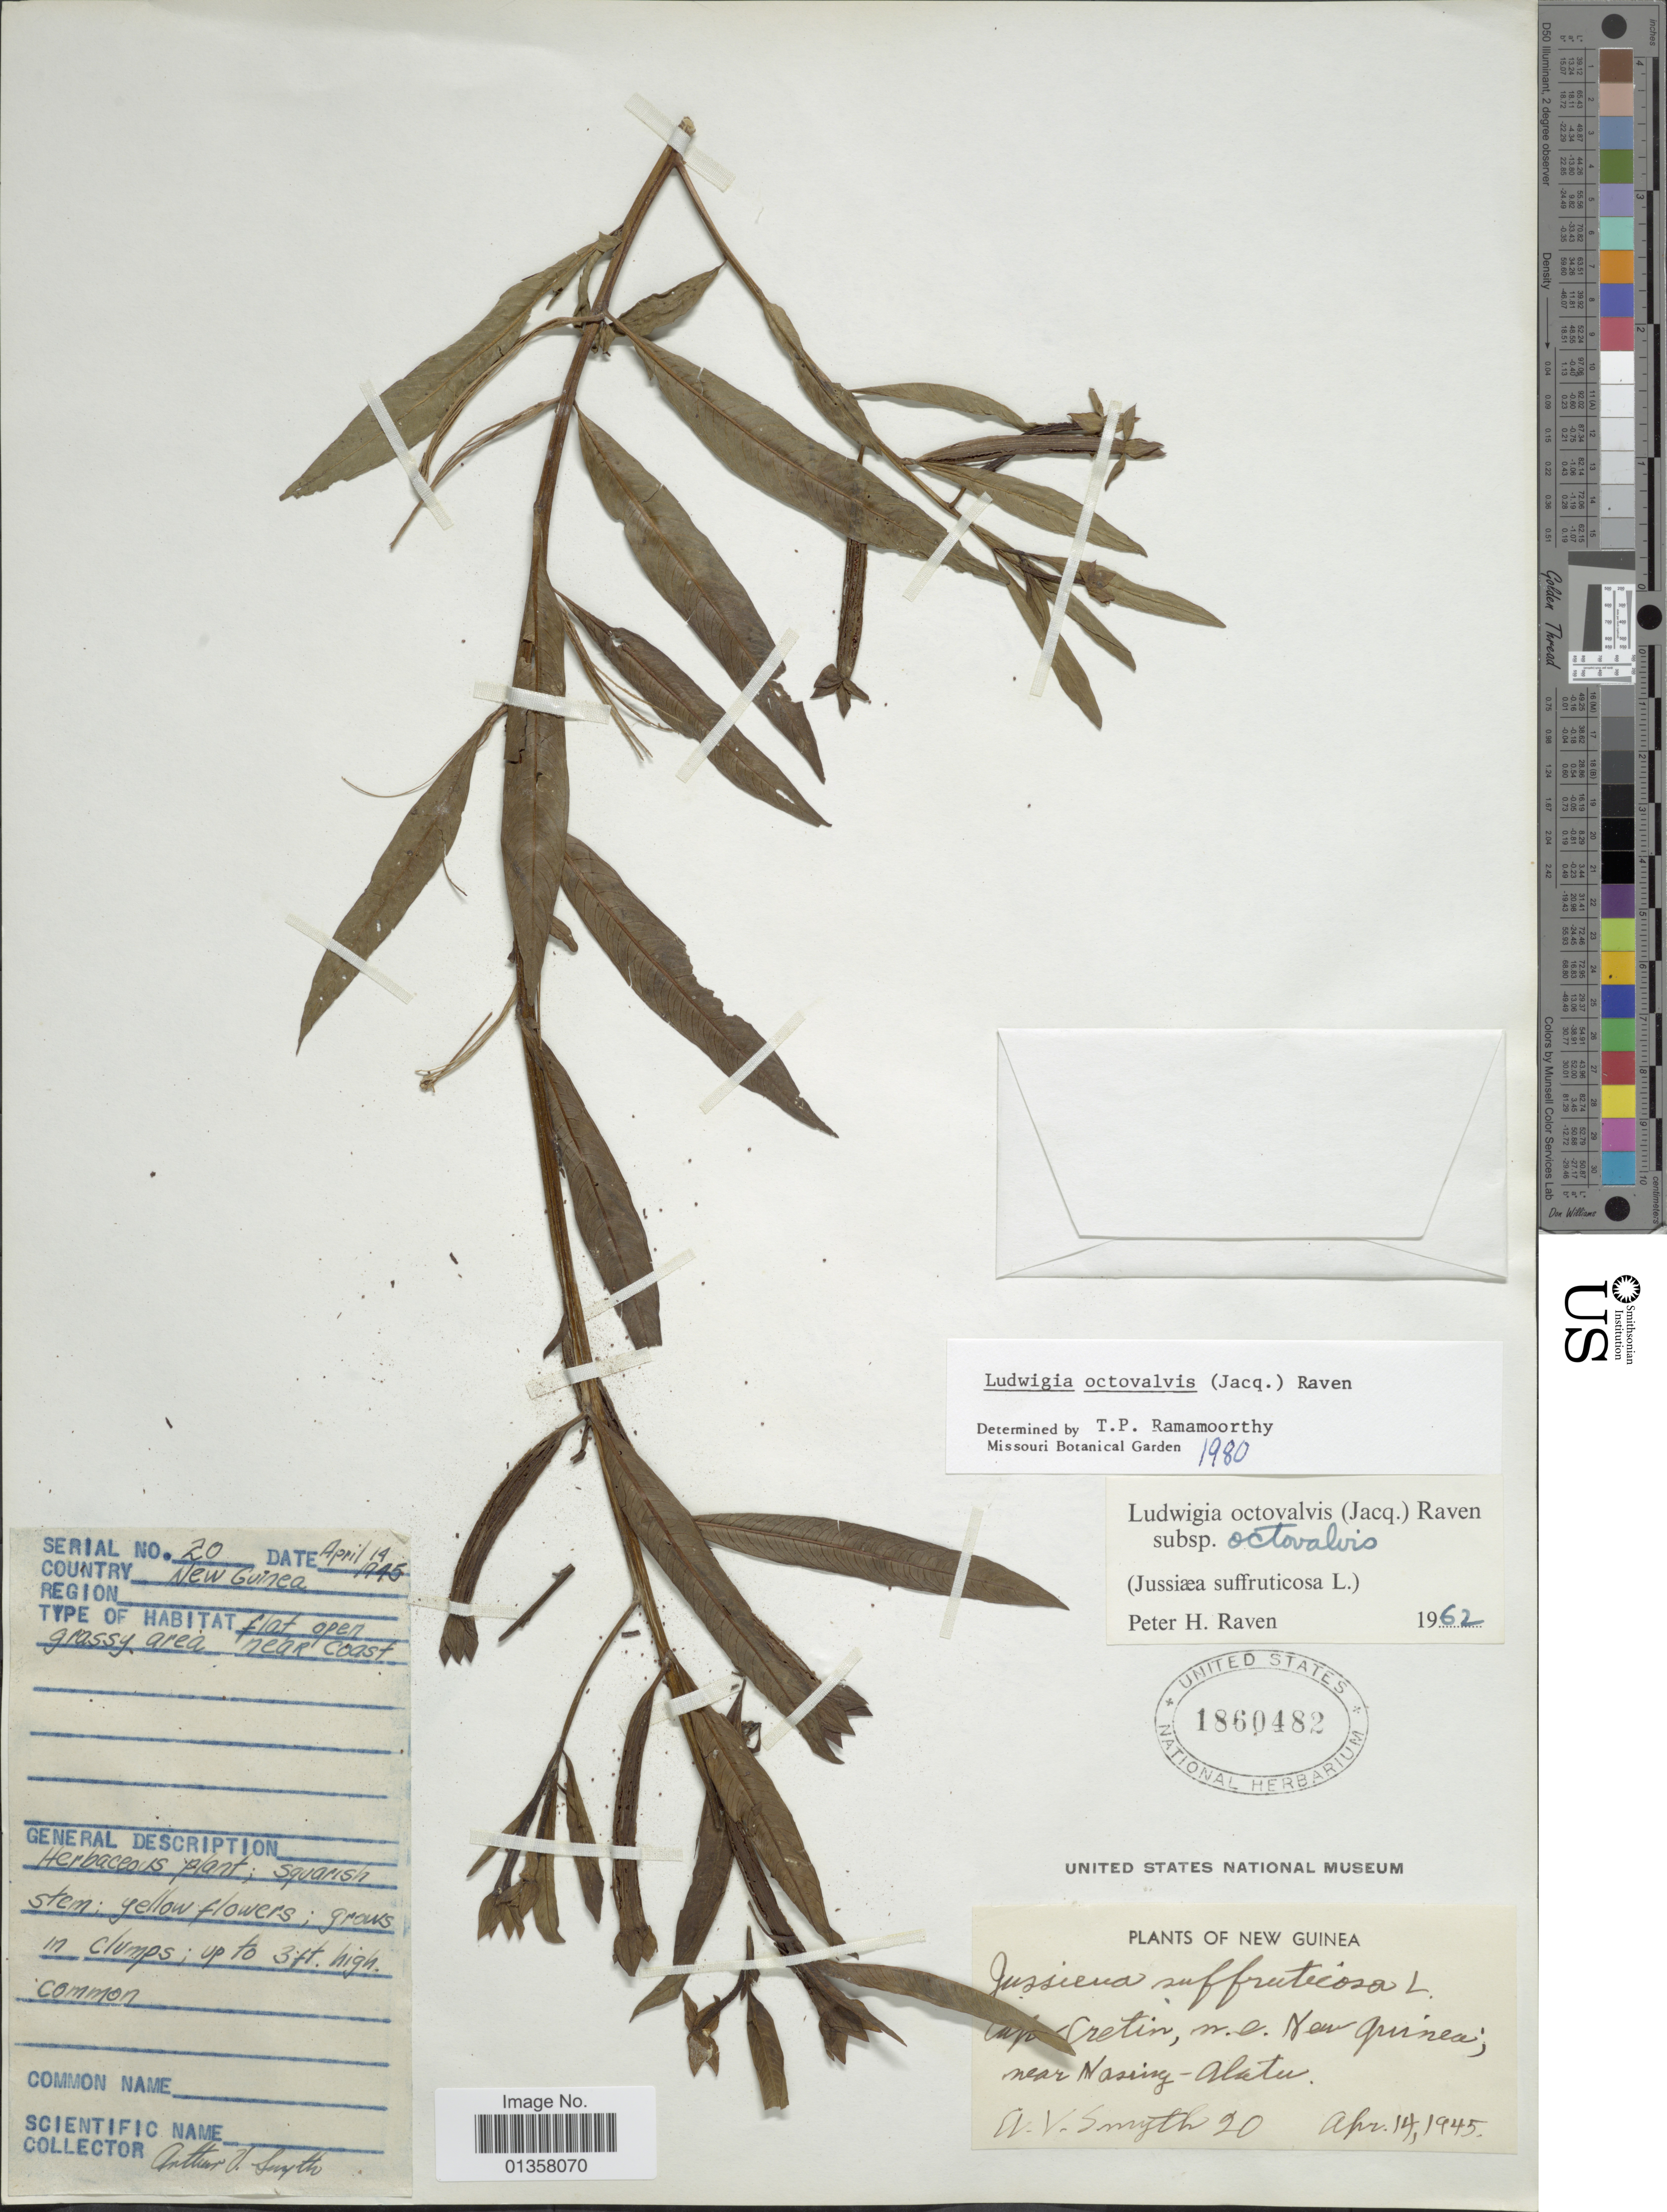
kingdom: Plantae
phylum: Tracheophyta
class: Magnoliopsida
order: Myrtales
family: Onagraceae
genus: Ludwigia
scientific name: Ludwigia octovalvis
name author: (Jacq.) P.H. Raven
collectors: A. V. Smyth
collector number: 20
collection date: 1945-04-14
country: Papua New Guinea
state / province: Morobe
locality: Cretin, m.e. New Guinea; near Nasing-Alatu [interpreted]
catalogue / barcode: US 1860482